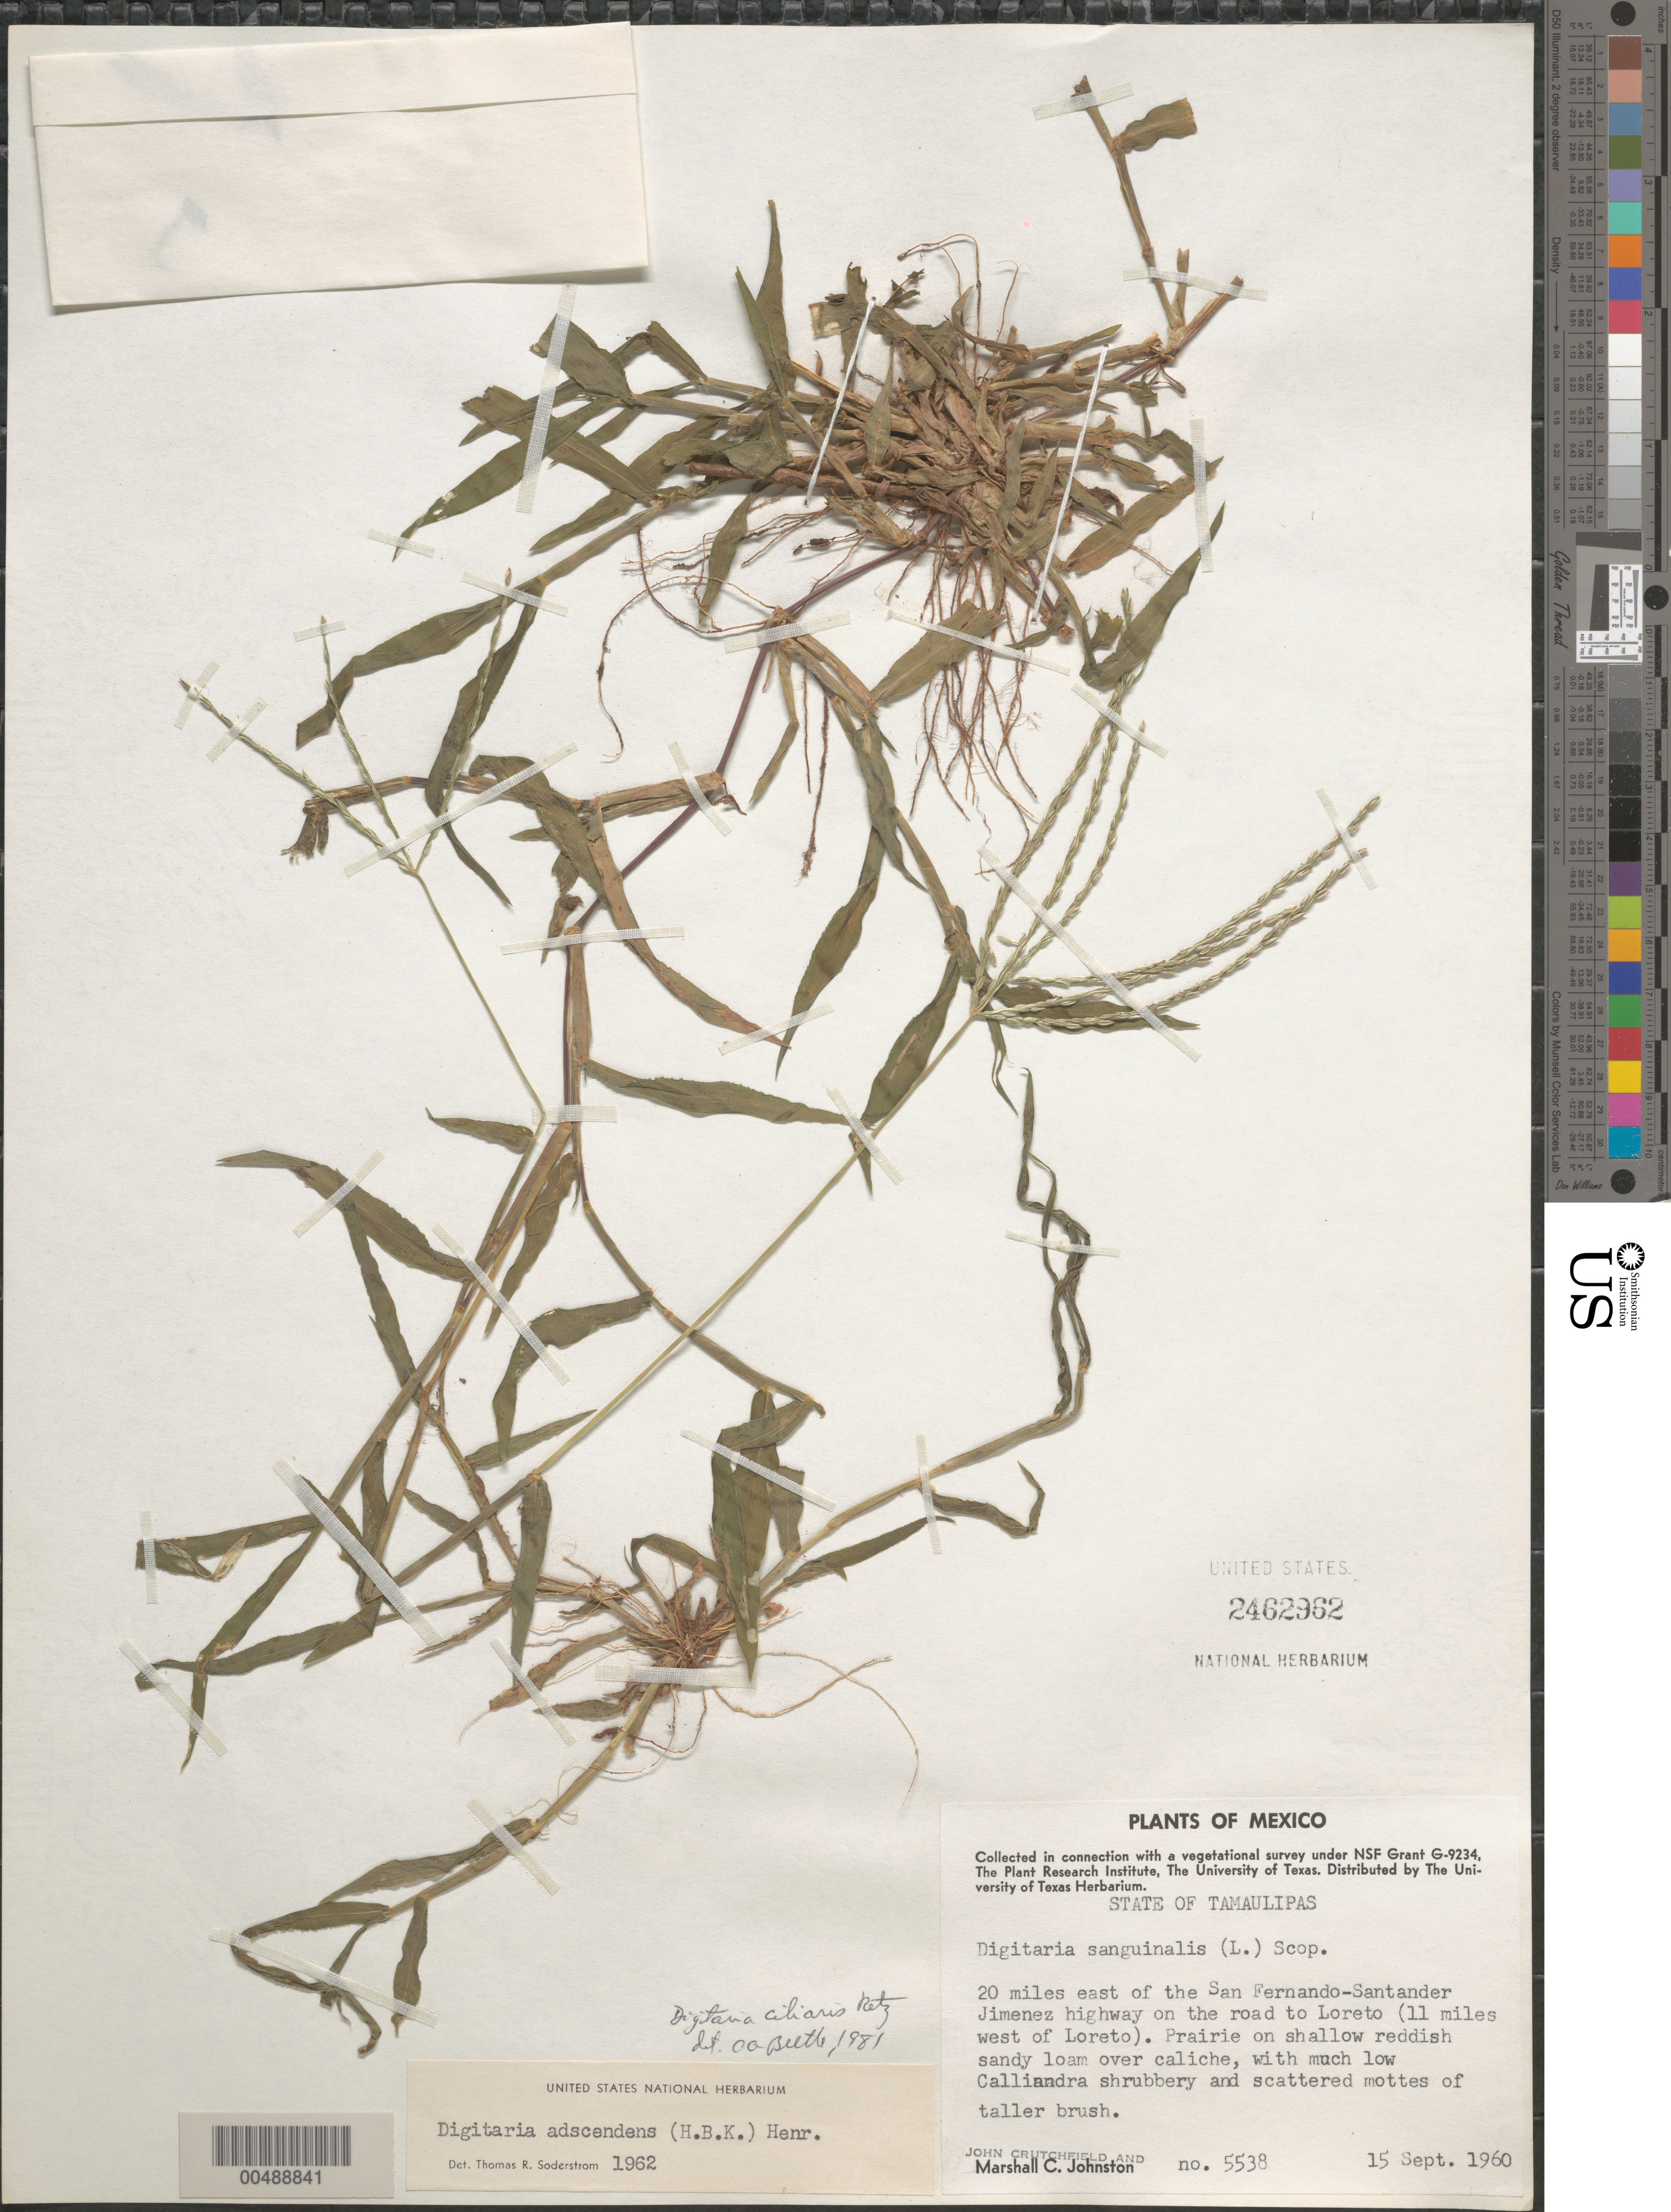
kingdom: Plantae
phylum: Tracheophyta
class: Liliopsida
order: Poales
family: Poaceae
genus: Digitaria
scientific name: Digitaria adscendens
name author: (Kunth) Henr.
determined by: Soderstrom, T. R.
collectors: J. Crutchfield & M. Johnston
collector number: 5538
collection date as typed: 15 Sep 1960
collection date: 1960-09-15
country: Mexico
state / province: Tamaulipas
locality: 20 mi E of the San Fernando - Santander Jimenez hwy on the rd to Loreto (11 mi W of Loreto)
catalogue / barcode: US 2462962